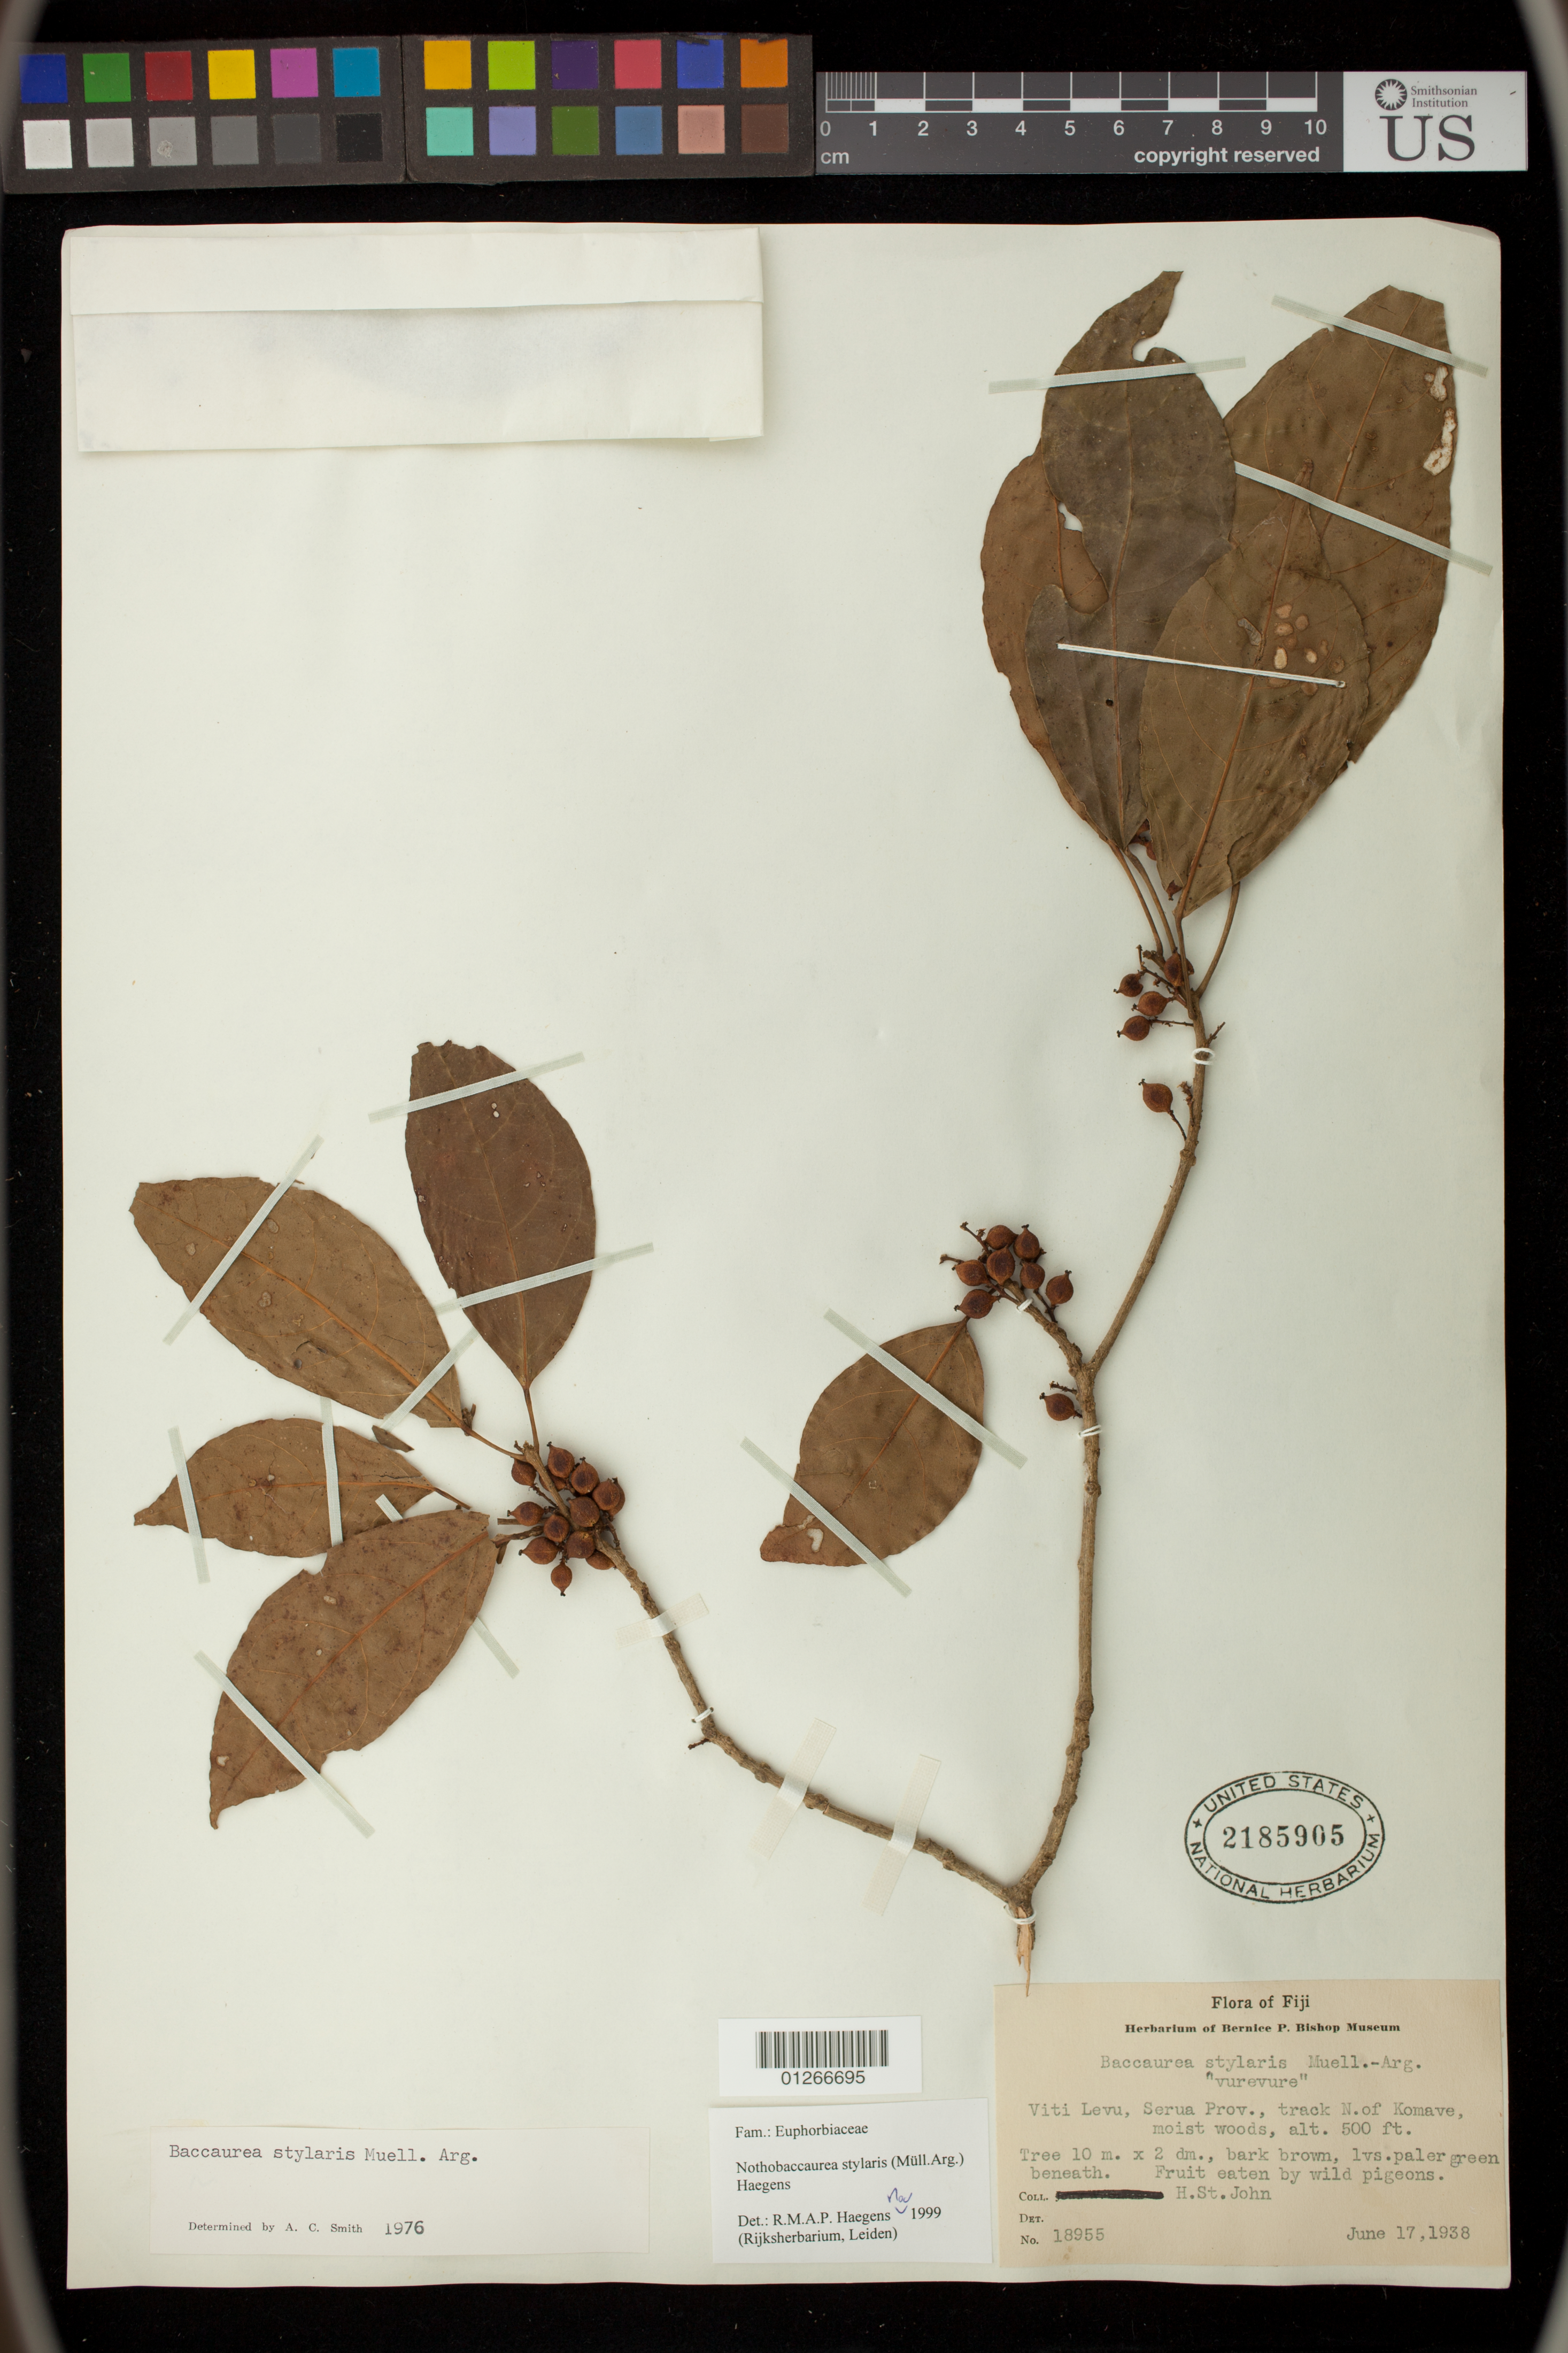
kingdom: Plantae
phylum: Tracheophyta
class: Magnoliopsida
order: Malpighiales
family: Phyllanthaceae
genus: Nothobaccaurea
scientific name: Nothobaccaurea stylaris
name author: (Müll. Arg.) Haegens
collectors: H. St. John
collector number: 18955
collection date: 1938-06-17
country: Fiji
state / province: Central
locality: Viti Levu, Serua Prov., track N. of Komave.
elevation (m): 152